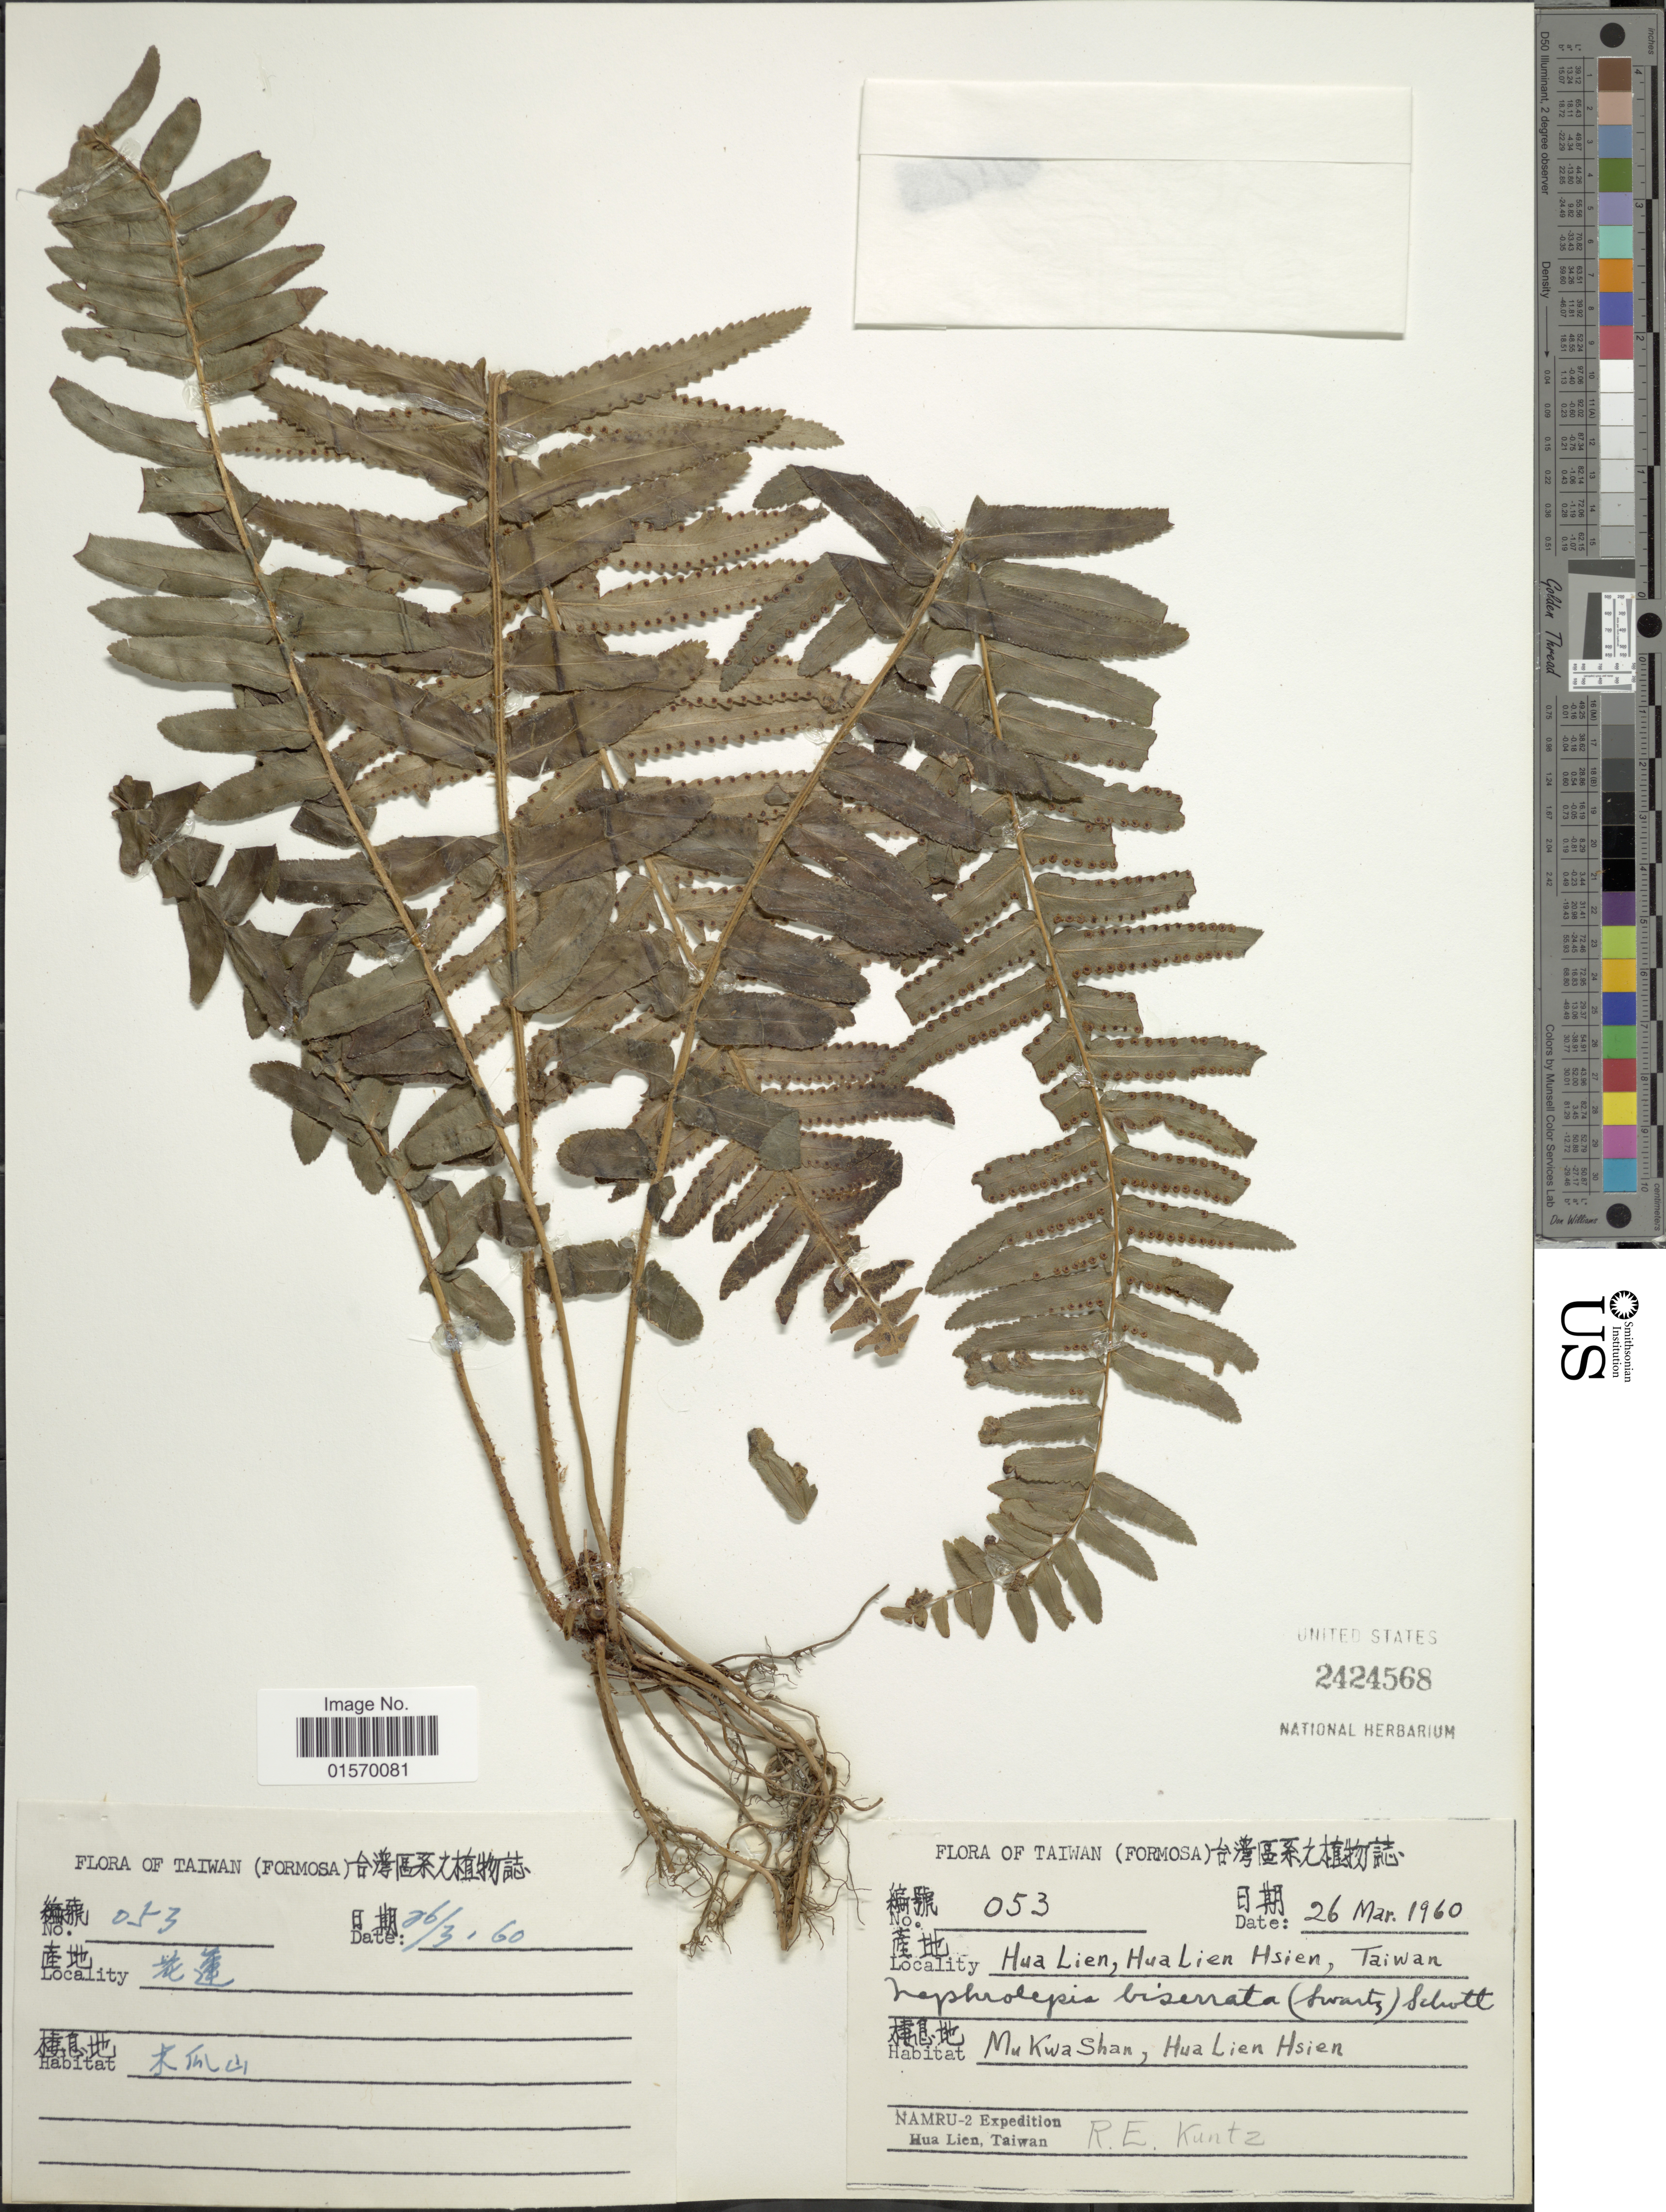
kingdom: Plantae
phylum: Tracheophyta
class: Polypodiopsida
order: Polypodiales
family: Nephrolepidaceae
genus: Nephrolepis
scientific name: Nephrolepis biserrata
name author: (Sw.) Schott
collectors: R. E. Kuntz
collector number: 053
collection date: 1960-03-26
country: Taiwan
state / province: Hualien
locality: Taiwan (Formosa). Hua Lien, Hua Lien Hsien. Mu Kwa Shan, Hua Lien Hsien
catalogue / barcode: US 2424568